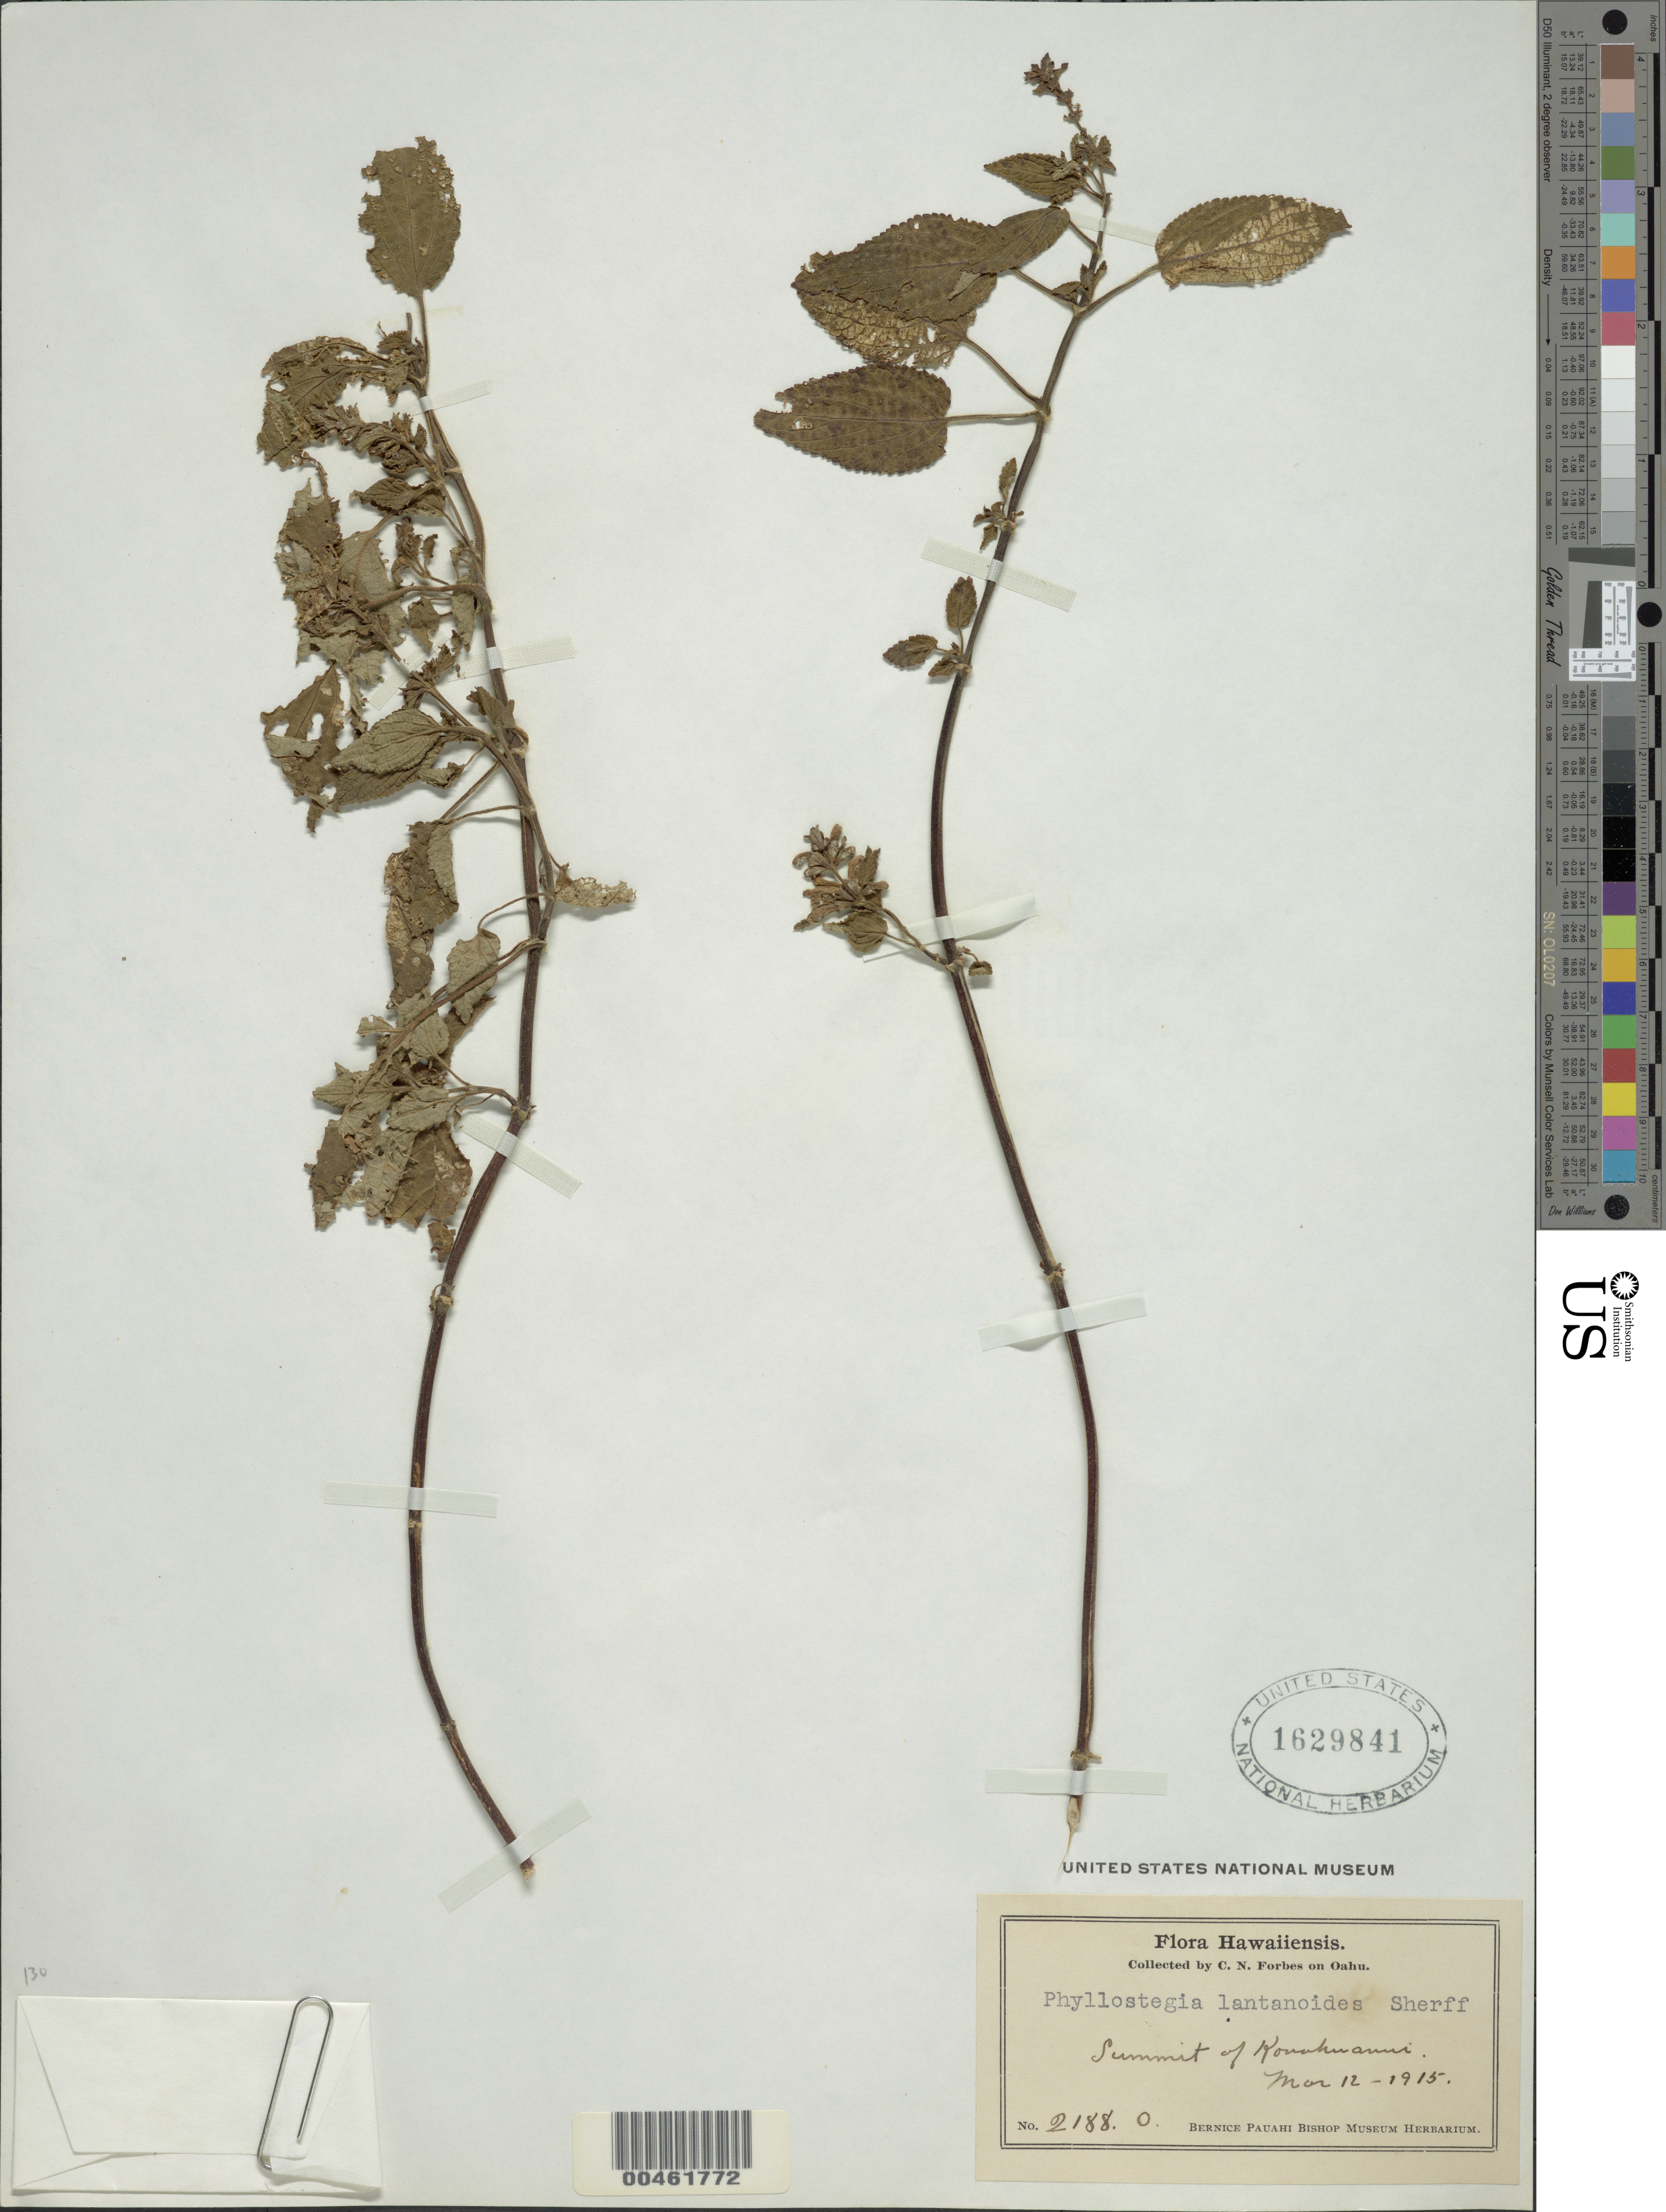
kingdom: Plantae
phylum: Tracheophyta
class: Magnoliopsida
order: Lamiales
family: Lamiaceae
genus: Phyllostegia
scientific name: Phyllostegia lantanoides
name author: Sherff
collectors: C. N. Forbes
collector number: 2188.O.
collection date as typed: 12 Mar 1915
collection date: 1915-03-12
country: United States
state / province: Hawaii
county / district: Honolulu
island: Oahu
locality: Summit of Konahuanui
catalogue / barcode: US 1629841